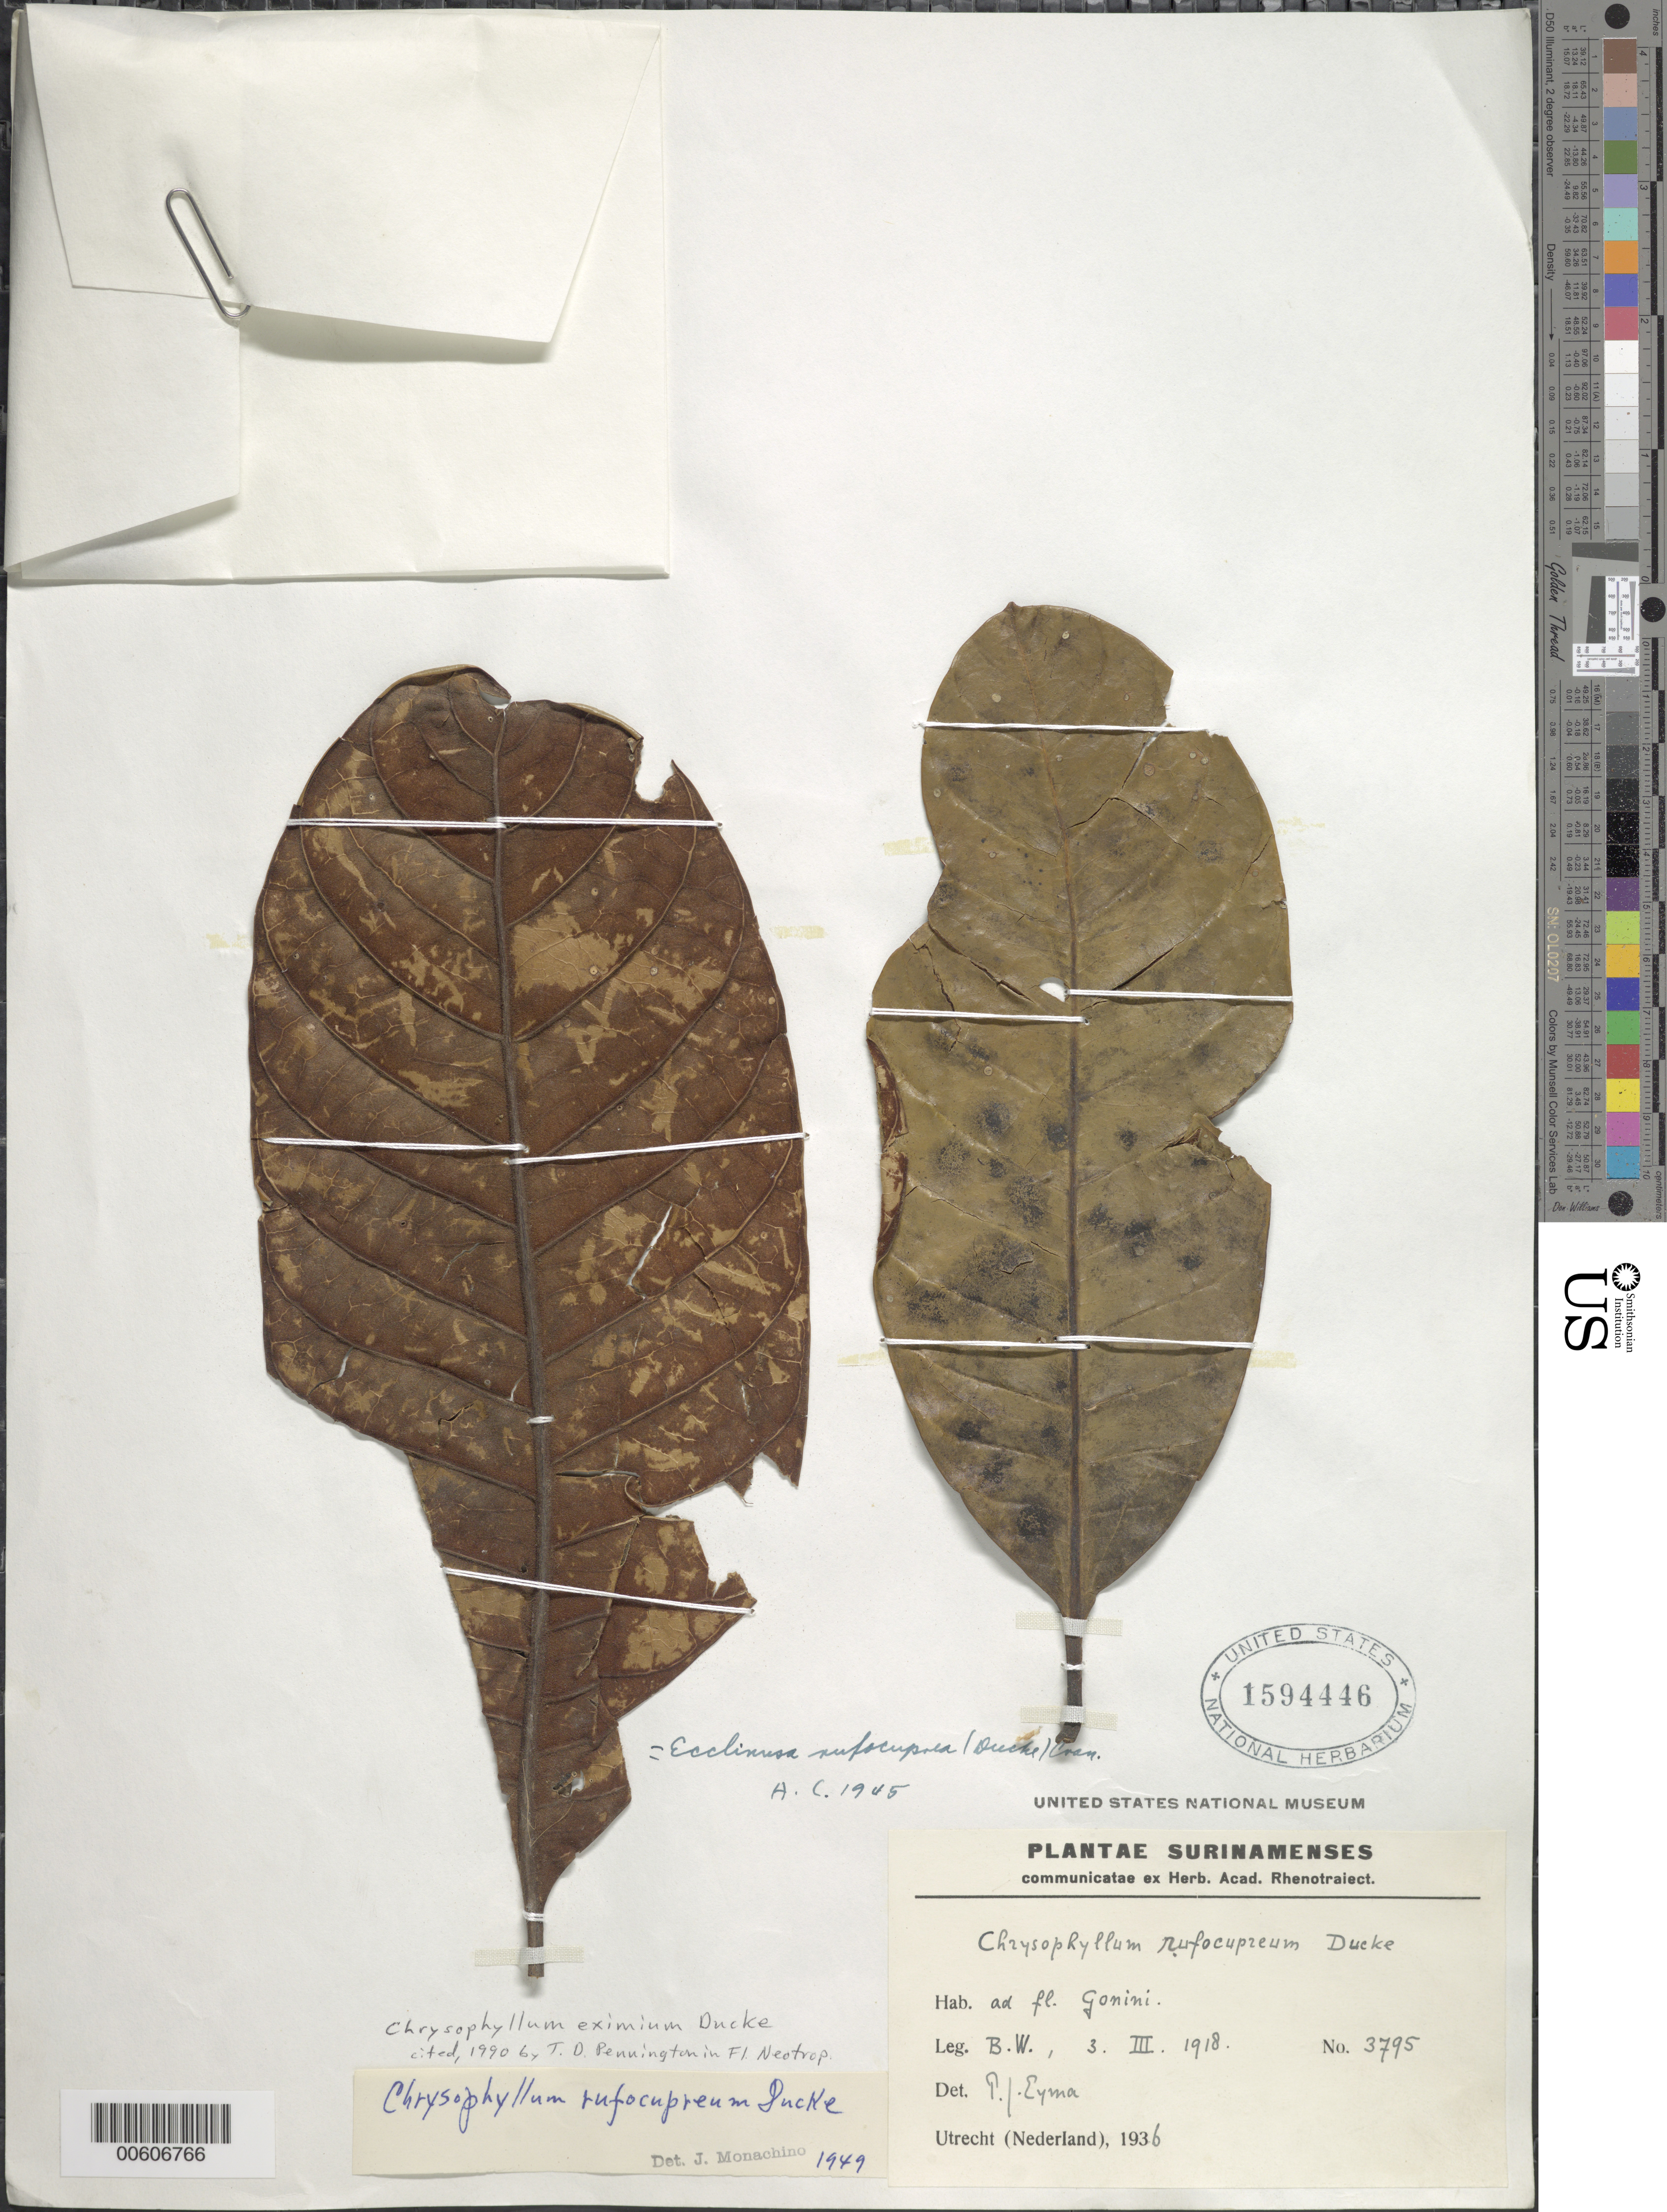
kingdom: Plantae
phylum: Tracheophyta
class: Magnoliopsida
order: Ericales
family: Sapotaceae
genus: Chrysophyllum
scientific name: Chrysophyllum eximium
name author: Ducke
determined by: Pennington, T. D., (K)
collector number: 3795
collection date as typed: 3-Mar-18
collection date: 1918-03-03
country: Suriname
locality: Gonini R.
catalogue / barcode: US 1594446